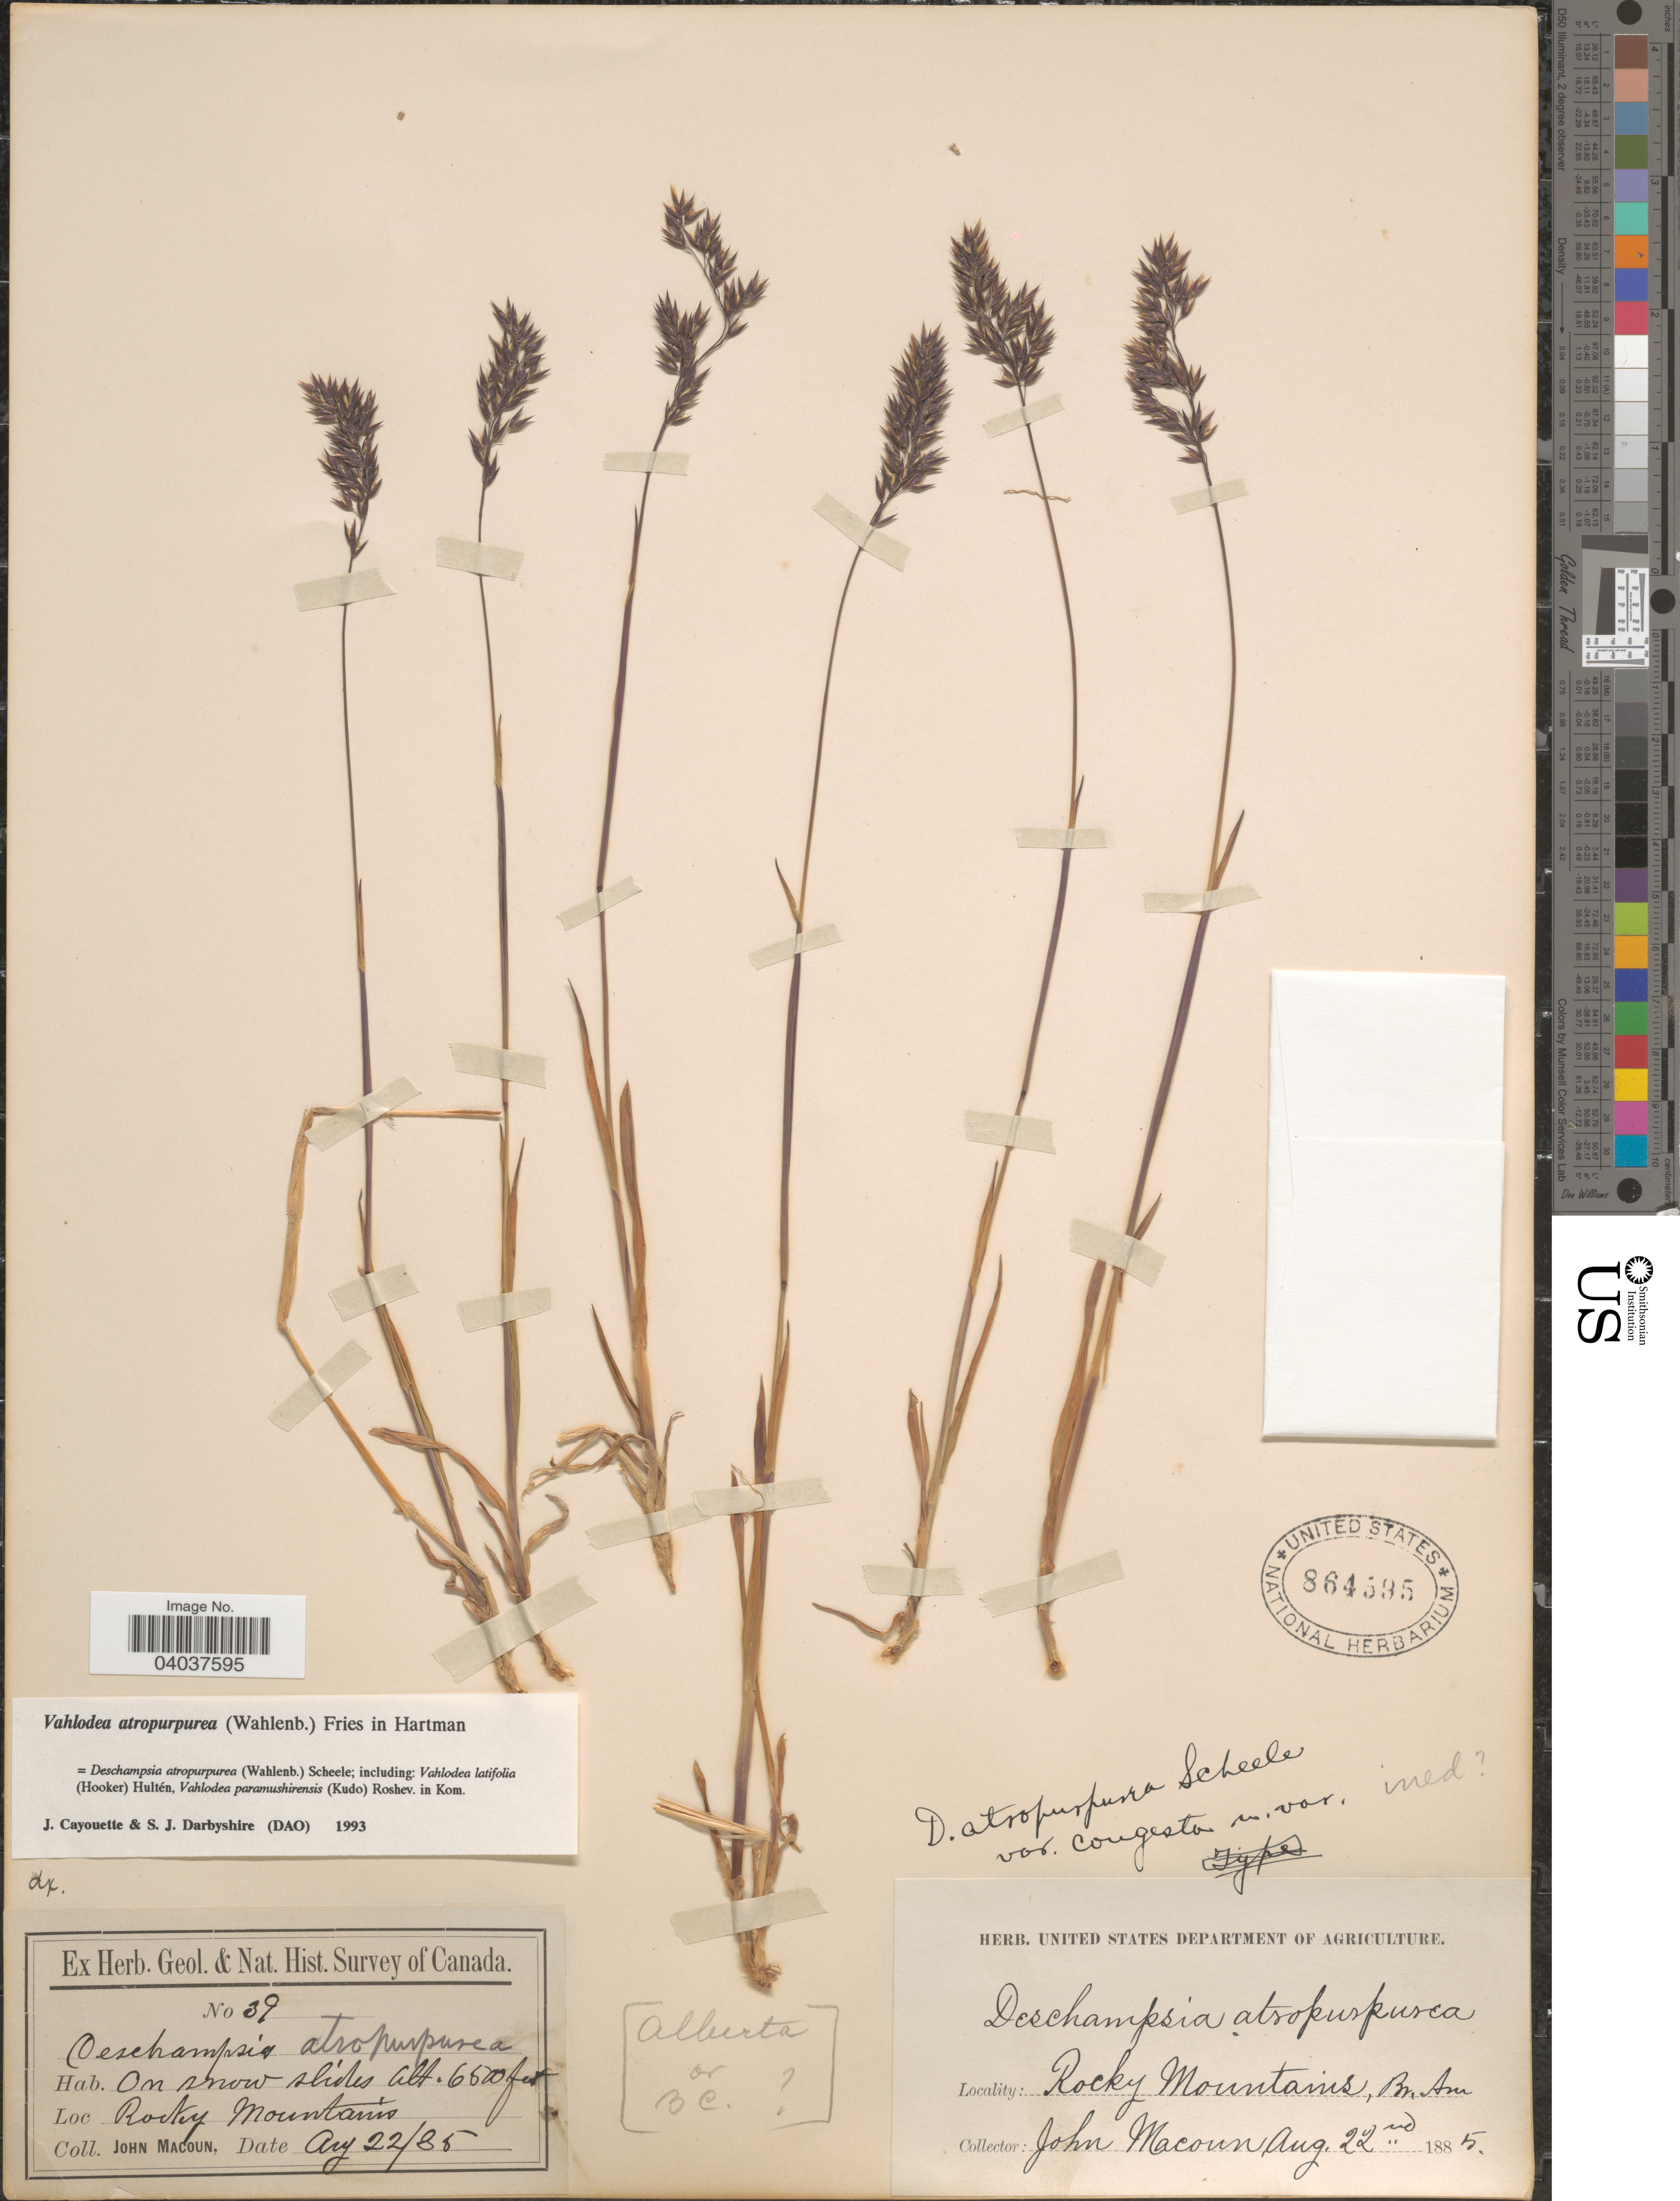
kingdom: Plantae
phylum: Tracheophyta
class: Liliopsida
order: Poales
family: Poaceae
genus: Vahlodea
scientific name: Vahlodea atropurpurea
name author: (Wahlenb.) Fr. ex Hartm.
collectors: J. Macoun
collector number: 39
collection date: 1885-08-22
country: Canada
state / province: British Columbia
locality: Rocky Mountains, Br. Am.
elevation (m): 1981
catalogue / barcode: US 864595